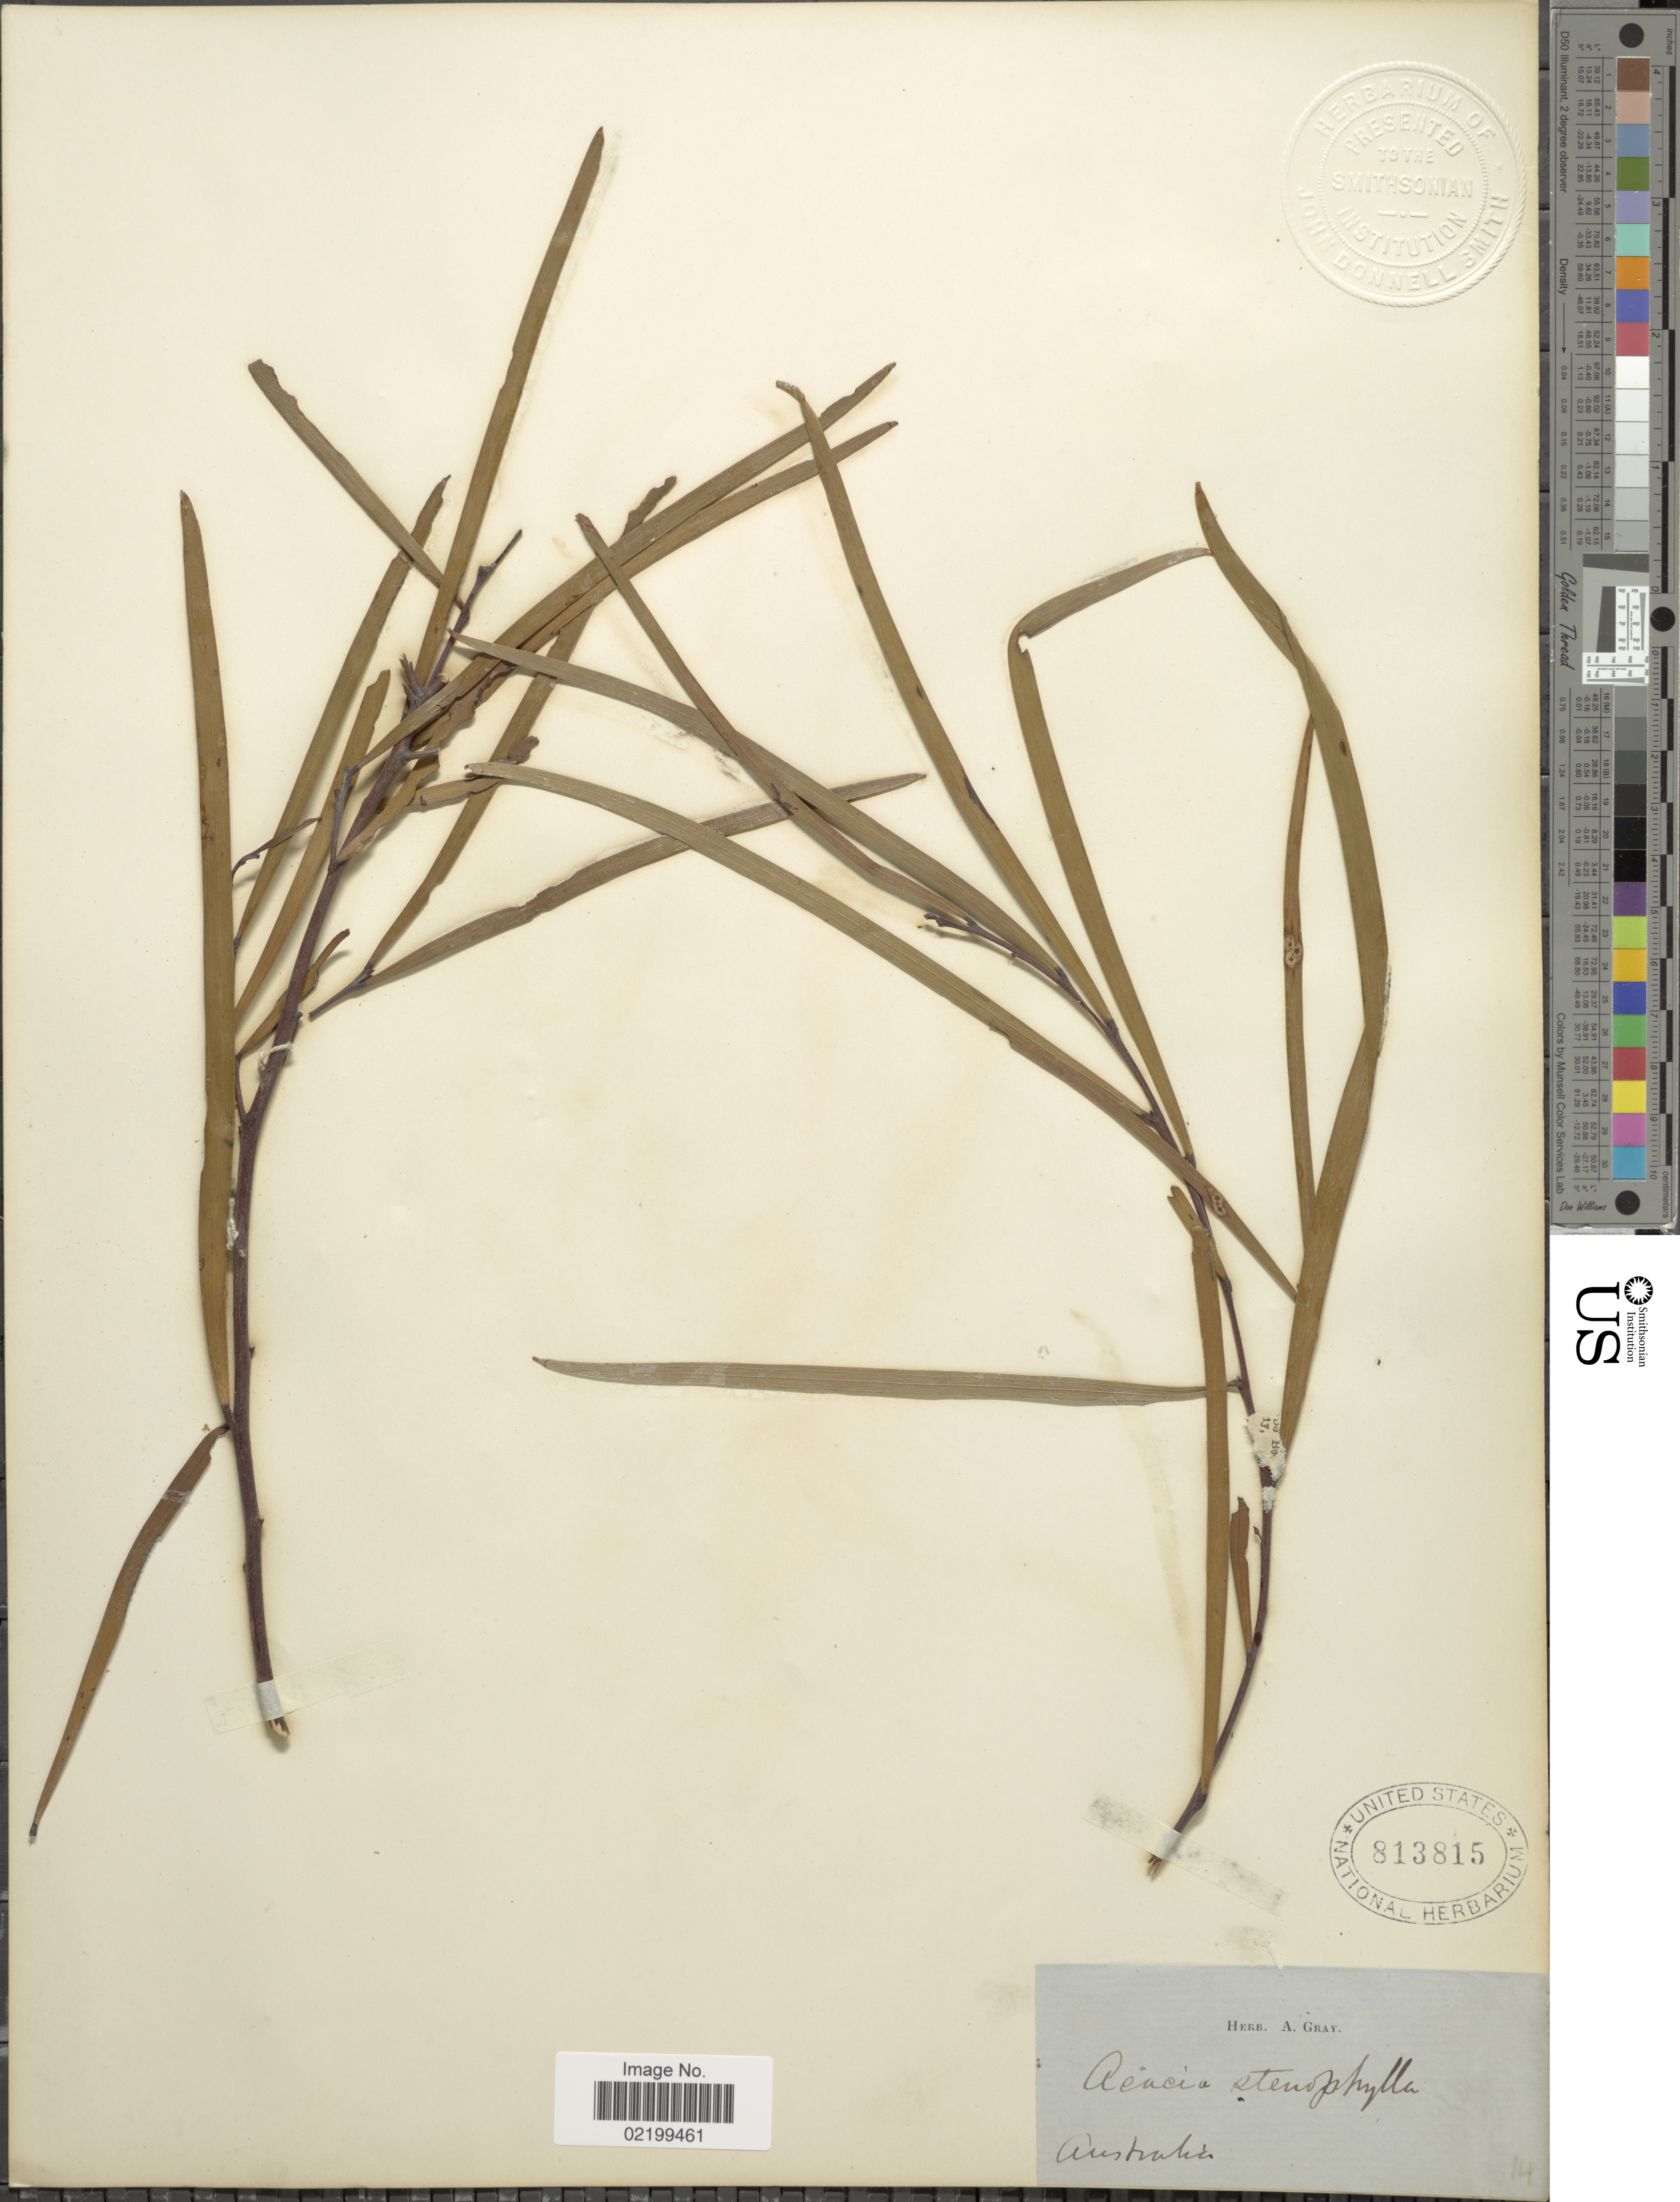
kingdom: Plantae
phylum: Tracheophyta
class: Magnoliopsida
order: Fabales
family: Fabaceae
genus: Acacia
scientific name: Acacia stenophylla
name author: Benth.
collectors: ex herb. Gray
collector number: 14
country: Australia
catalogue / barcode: US 813815